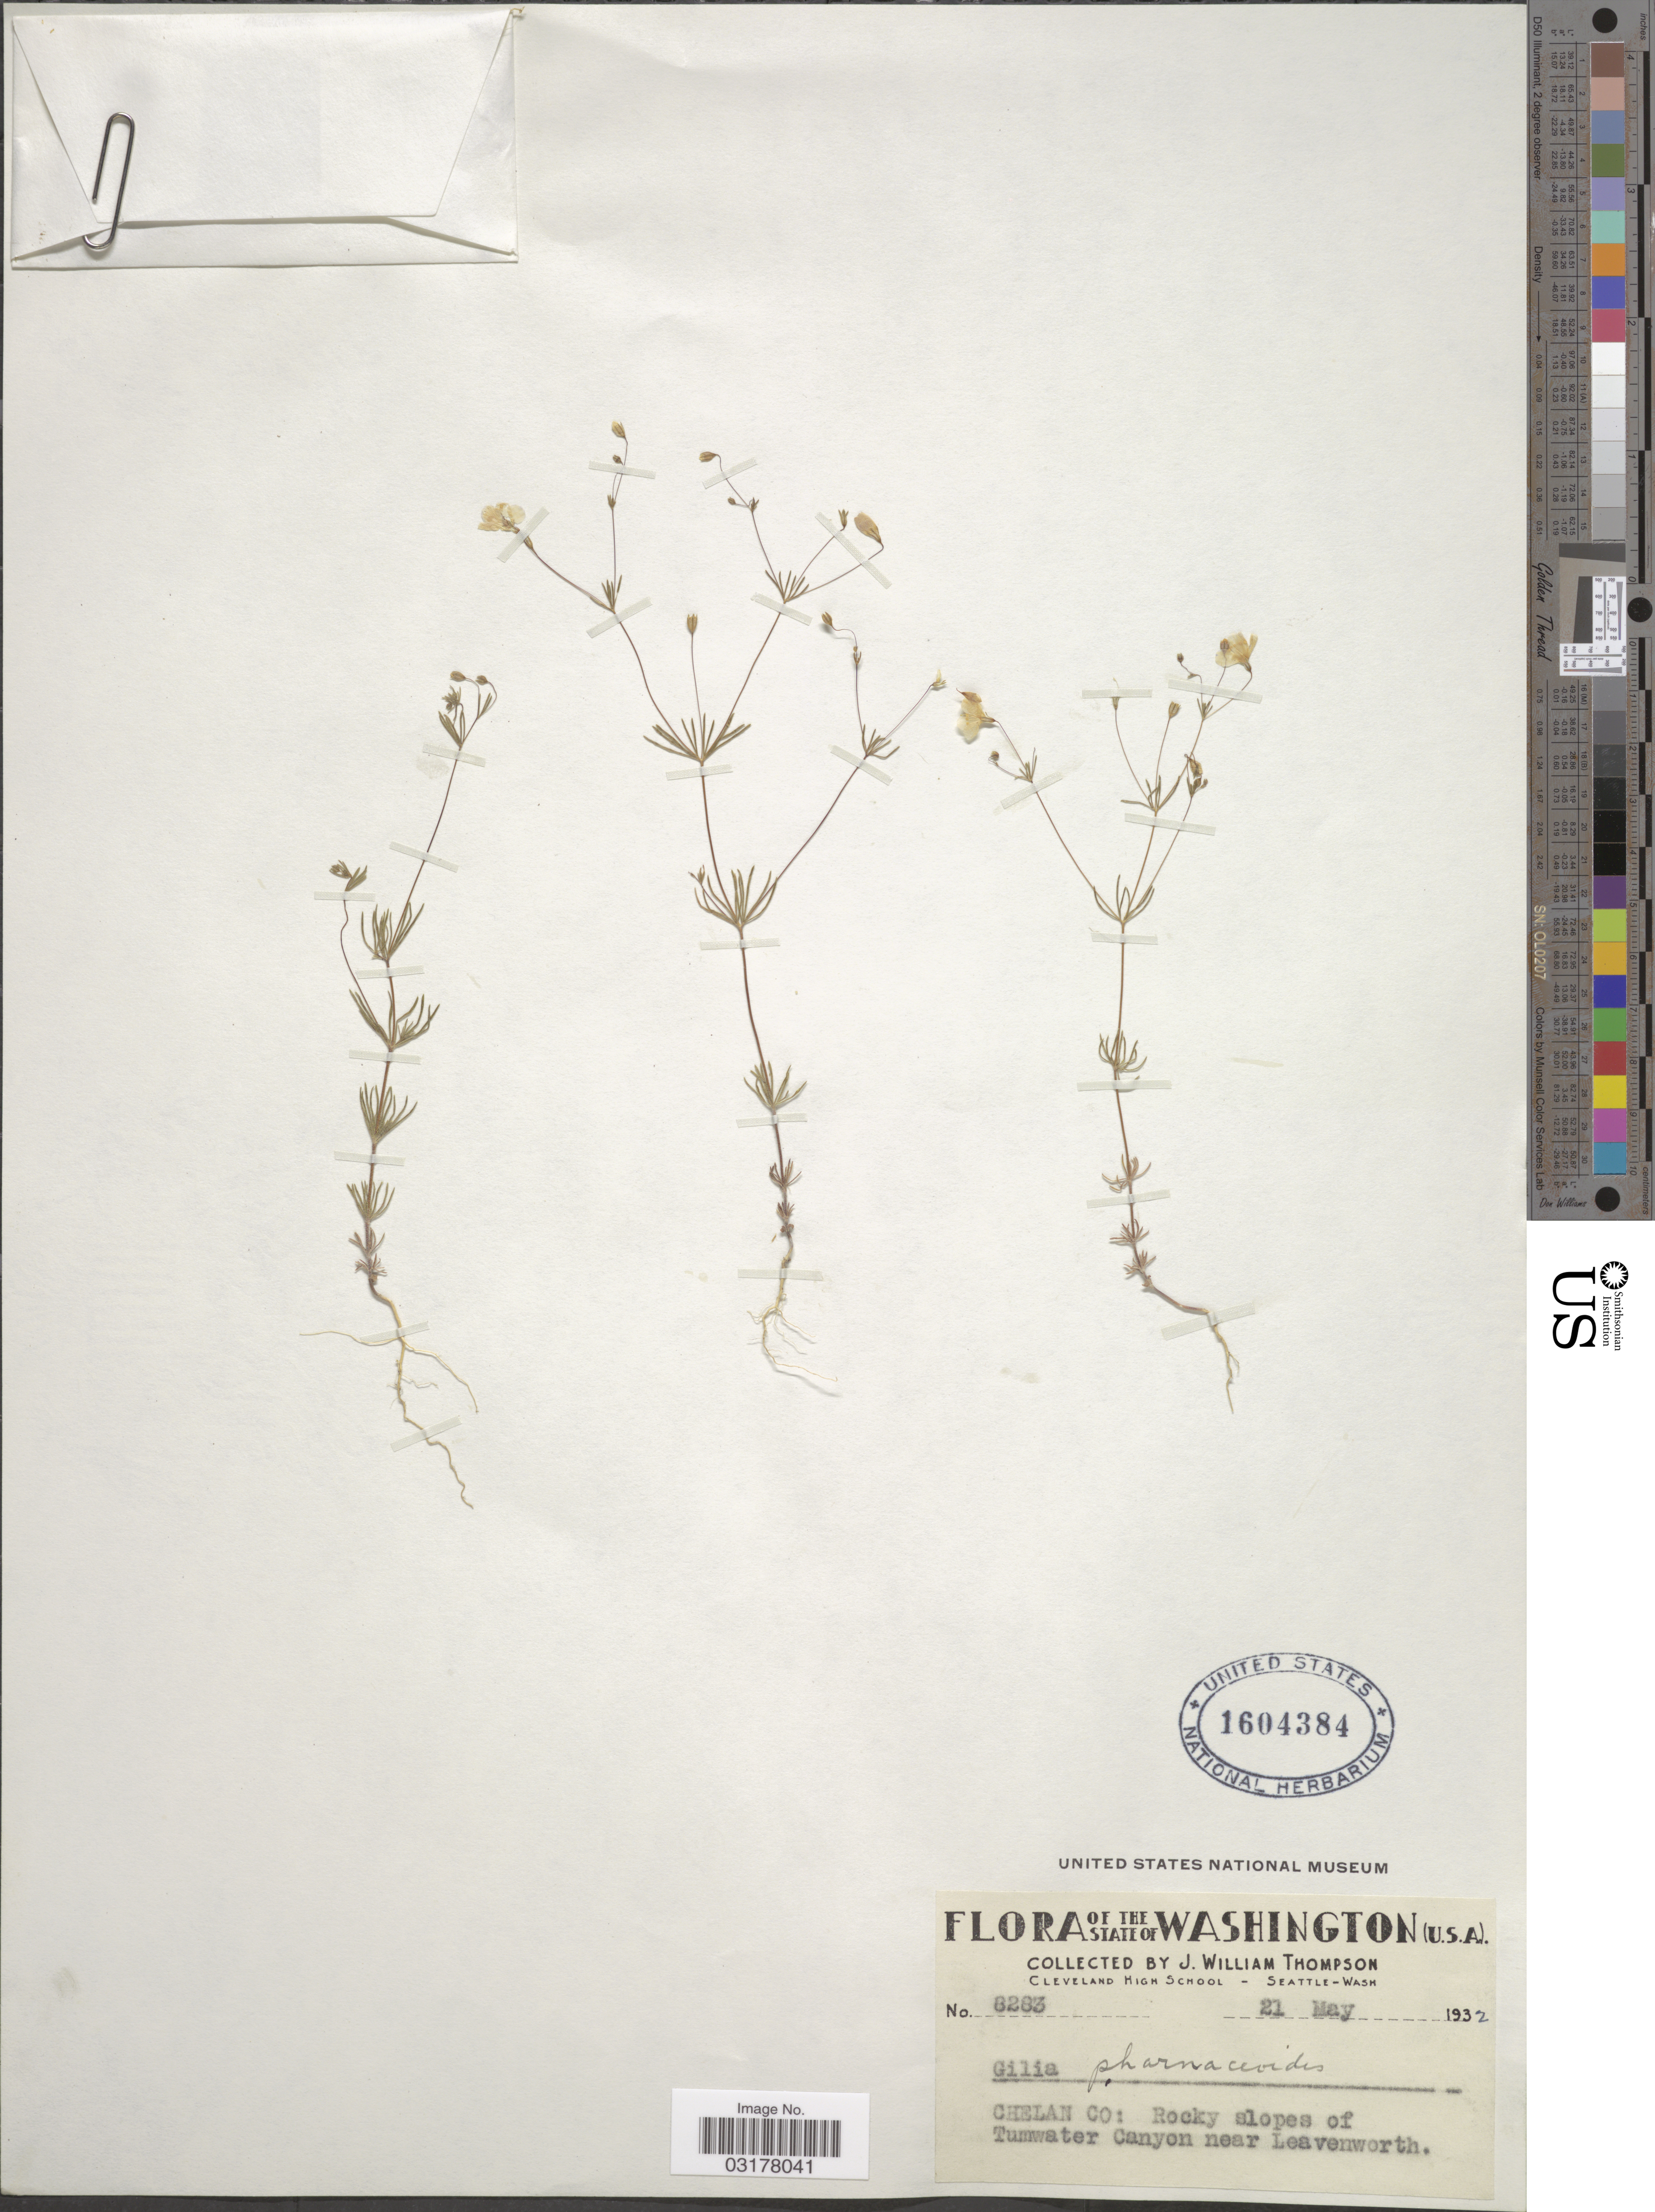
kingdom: Plantae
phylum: Tracheophyta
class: Magnoliopsida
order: Ericales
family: Polemoniaceae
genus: Leptosiphon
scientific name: Leptosiphon liniflorus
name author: (Benth.) J.M. Porter & L.A. Johnson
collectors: J. W. Thompson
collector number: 8283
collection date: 1932-05-21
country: United States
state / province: Washington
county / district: Chelan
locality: Chelan Co: Rocky slopes of Tumwater Canyon near Leavenworth.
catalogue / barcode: US 1604384